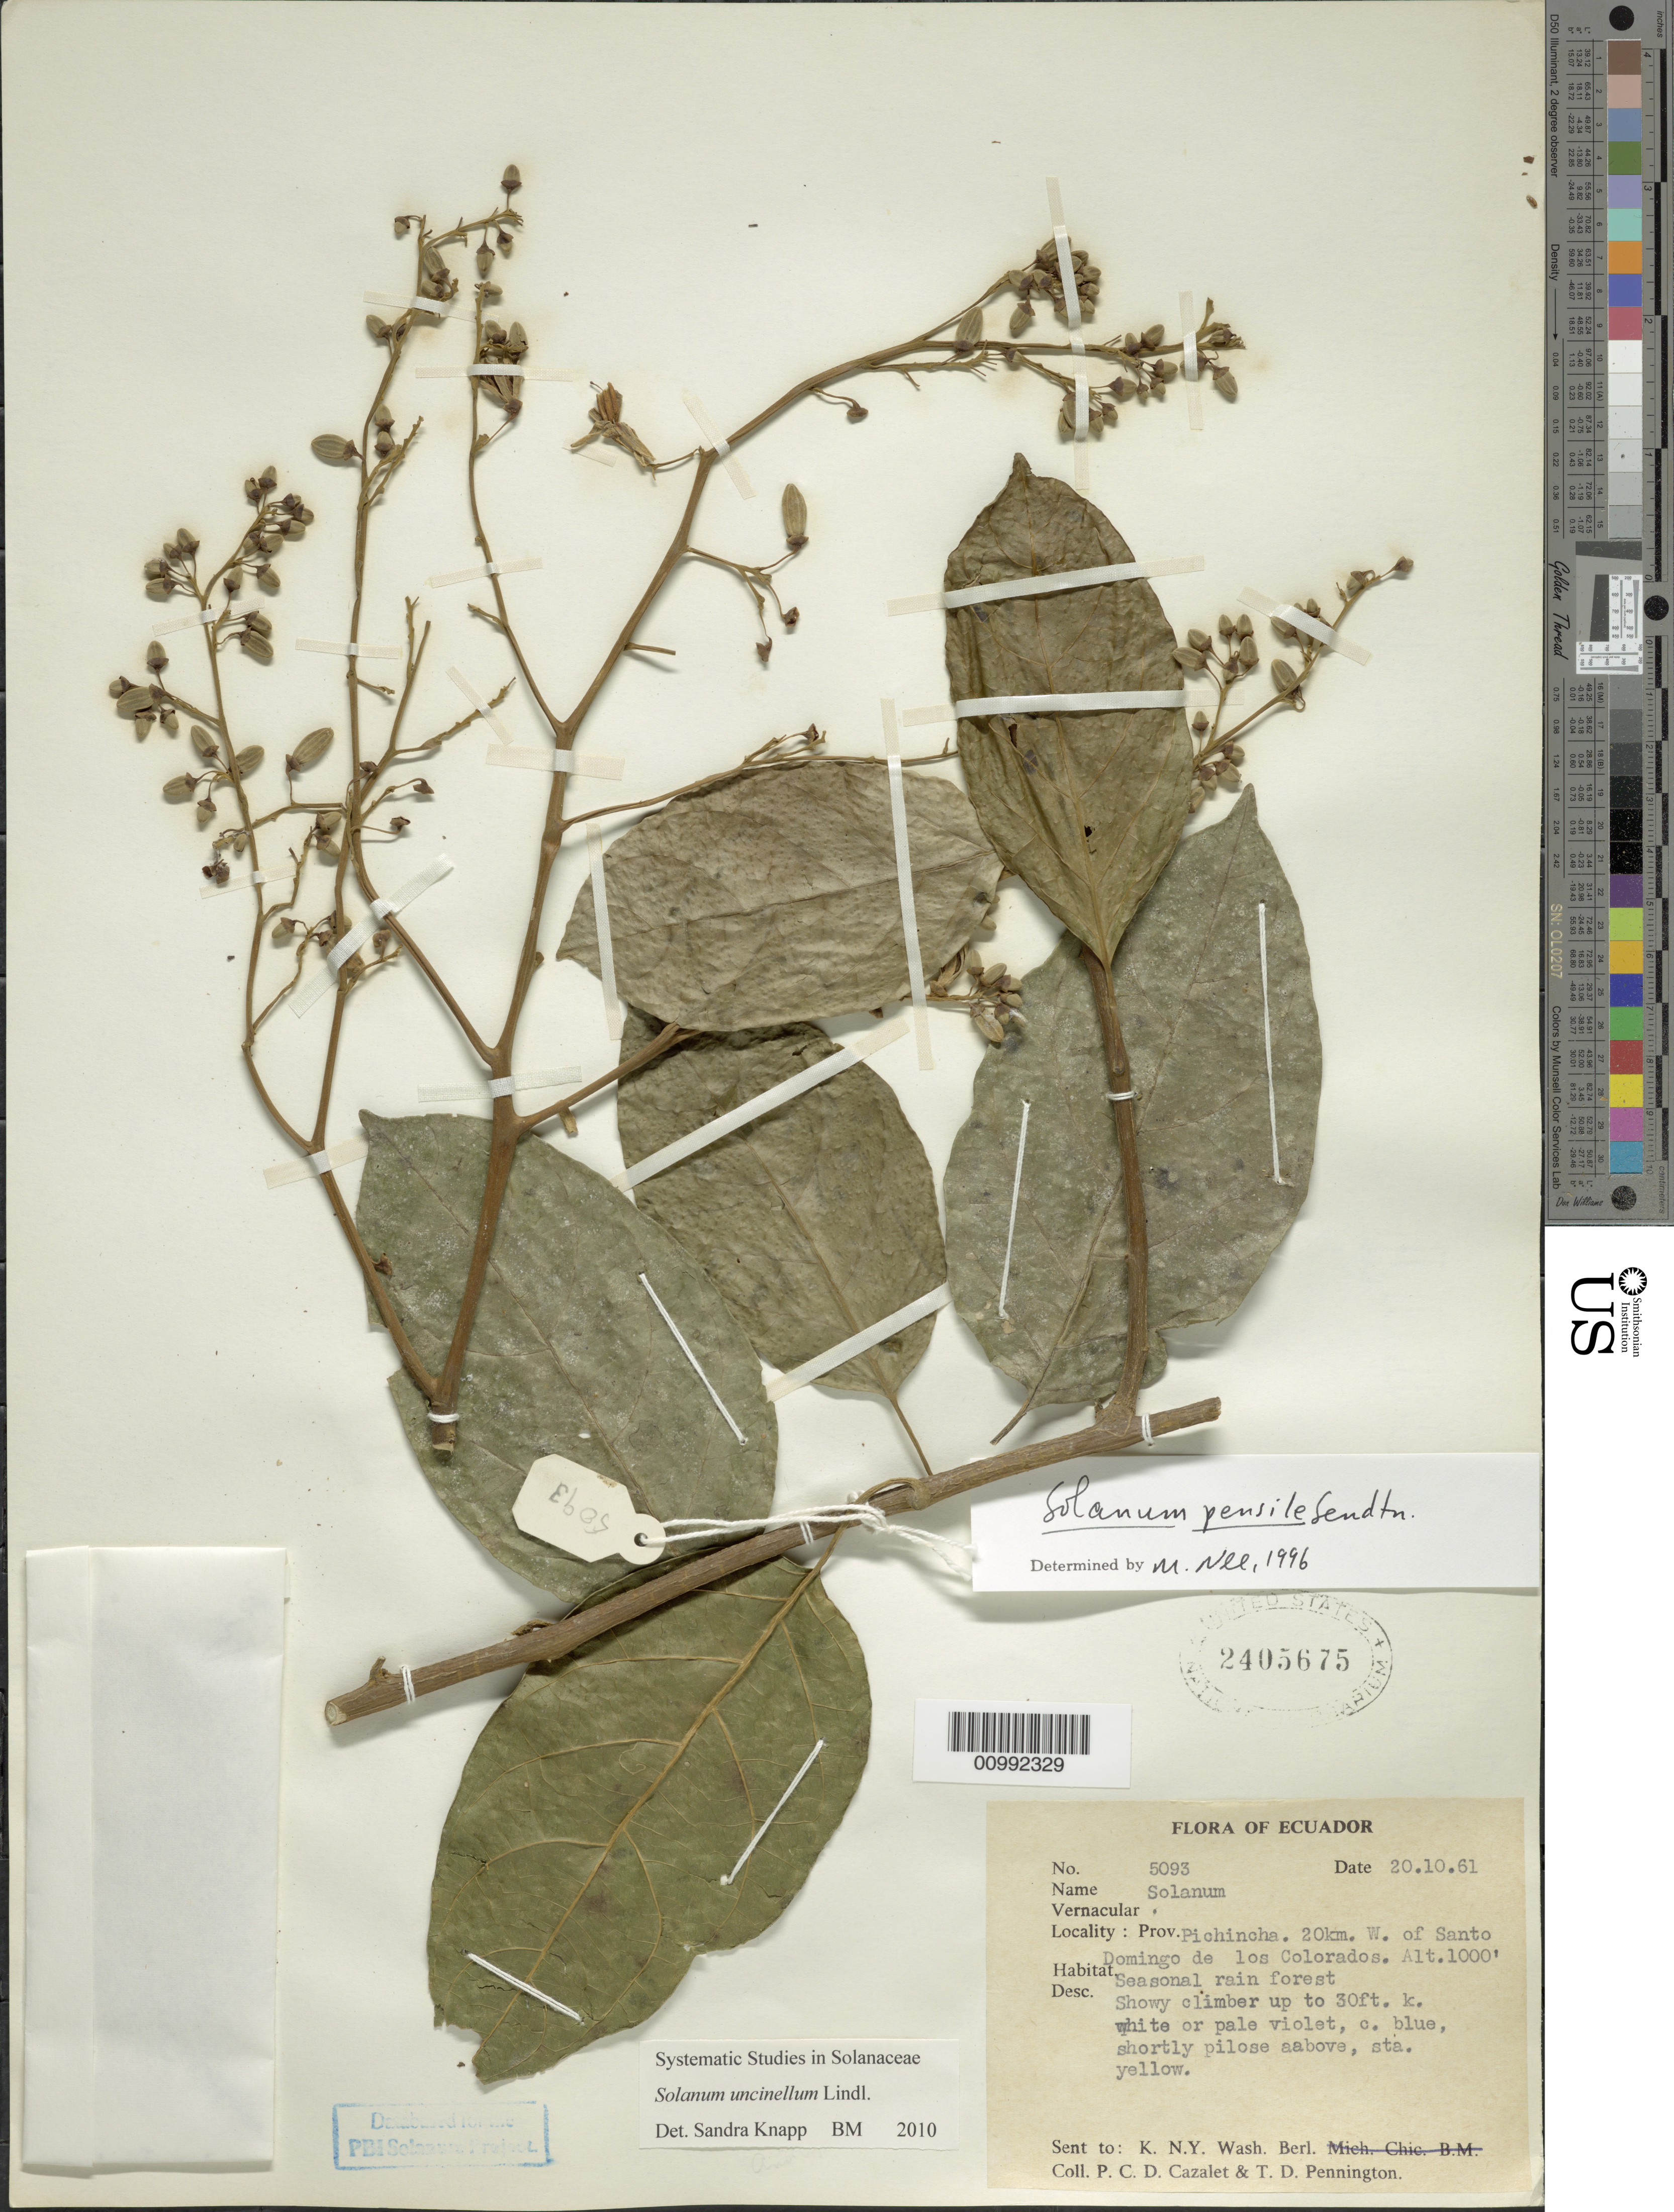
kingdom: Plantae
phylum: Tracheophyta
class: Magnoliopsida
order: Solanales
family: Solanaceae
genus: Solanum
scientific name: Solanum uncinellum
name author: Lindl.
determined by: Knapp, S. D.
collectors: P. C. D. Cazalet & T. D. Pennington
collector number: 5093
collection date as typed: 20 Oct 1961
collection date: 1961-10-20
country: Ecuador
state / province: Pichincha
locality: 20 km W of town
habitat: seasonal rainforest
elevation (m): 304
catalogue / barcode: US 2405675